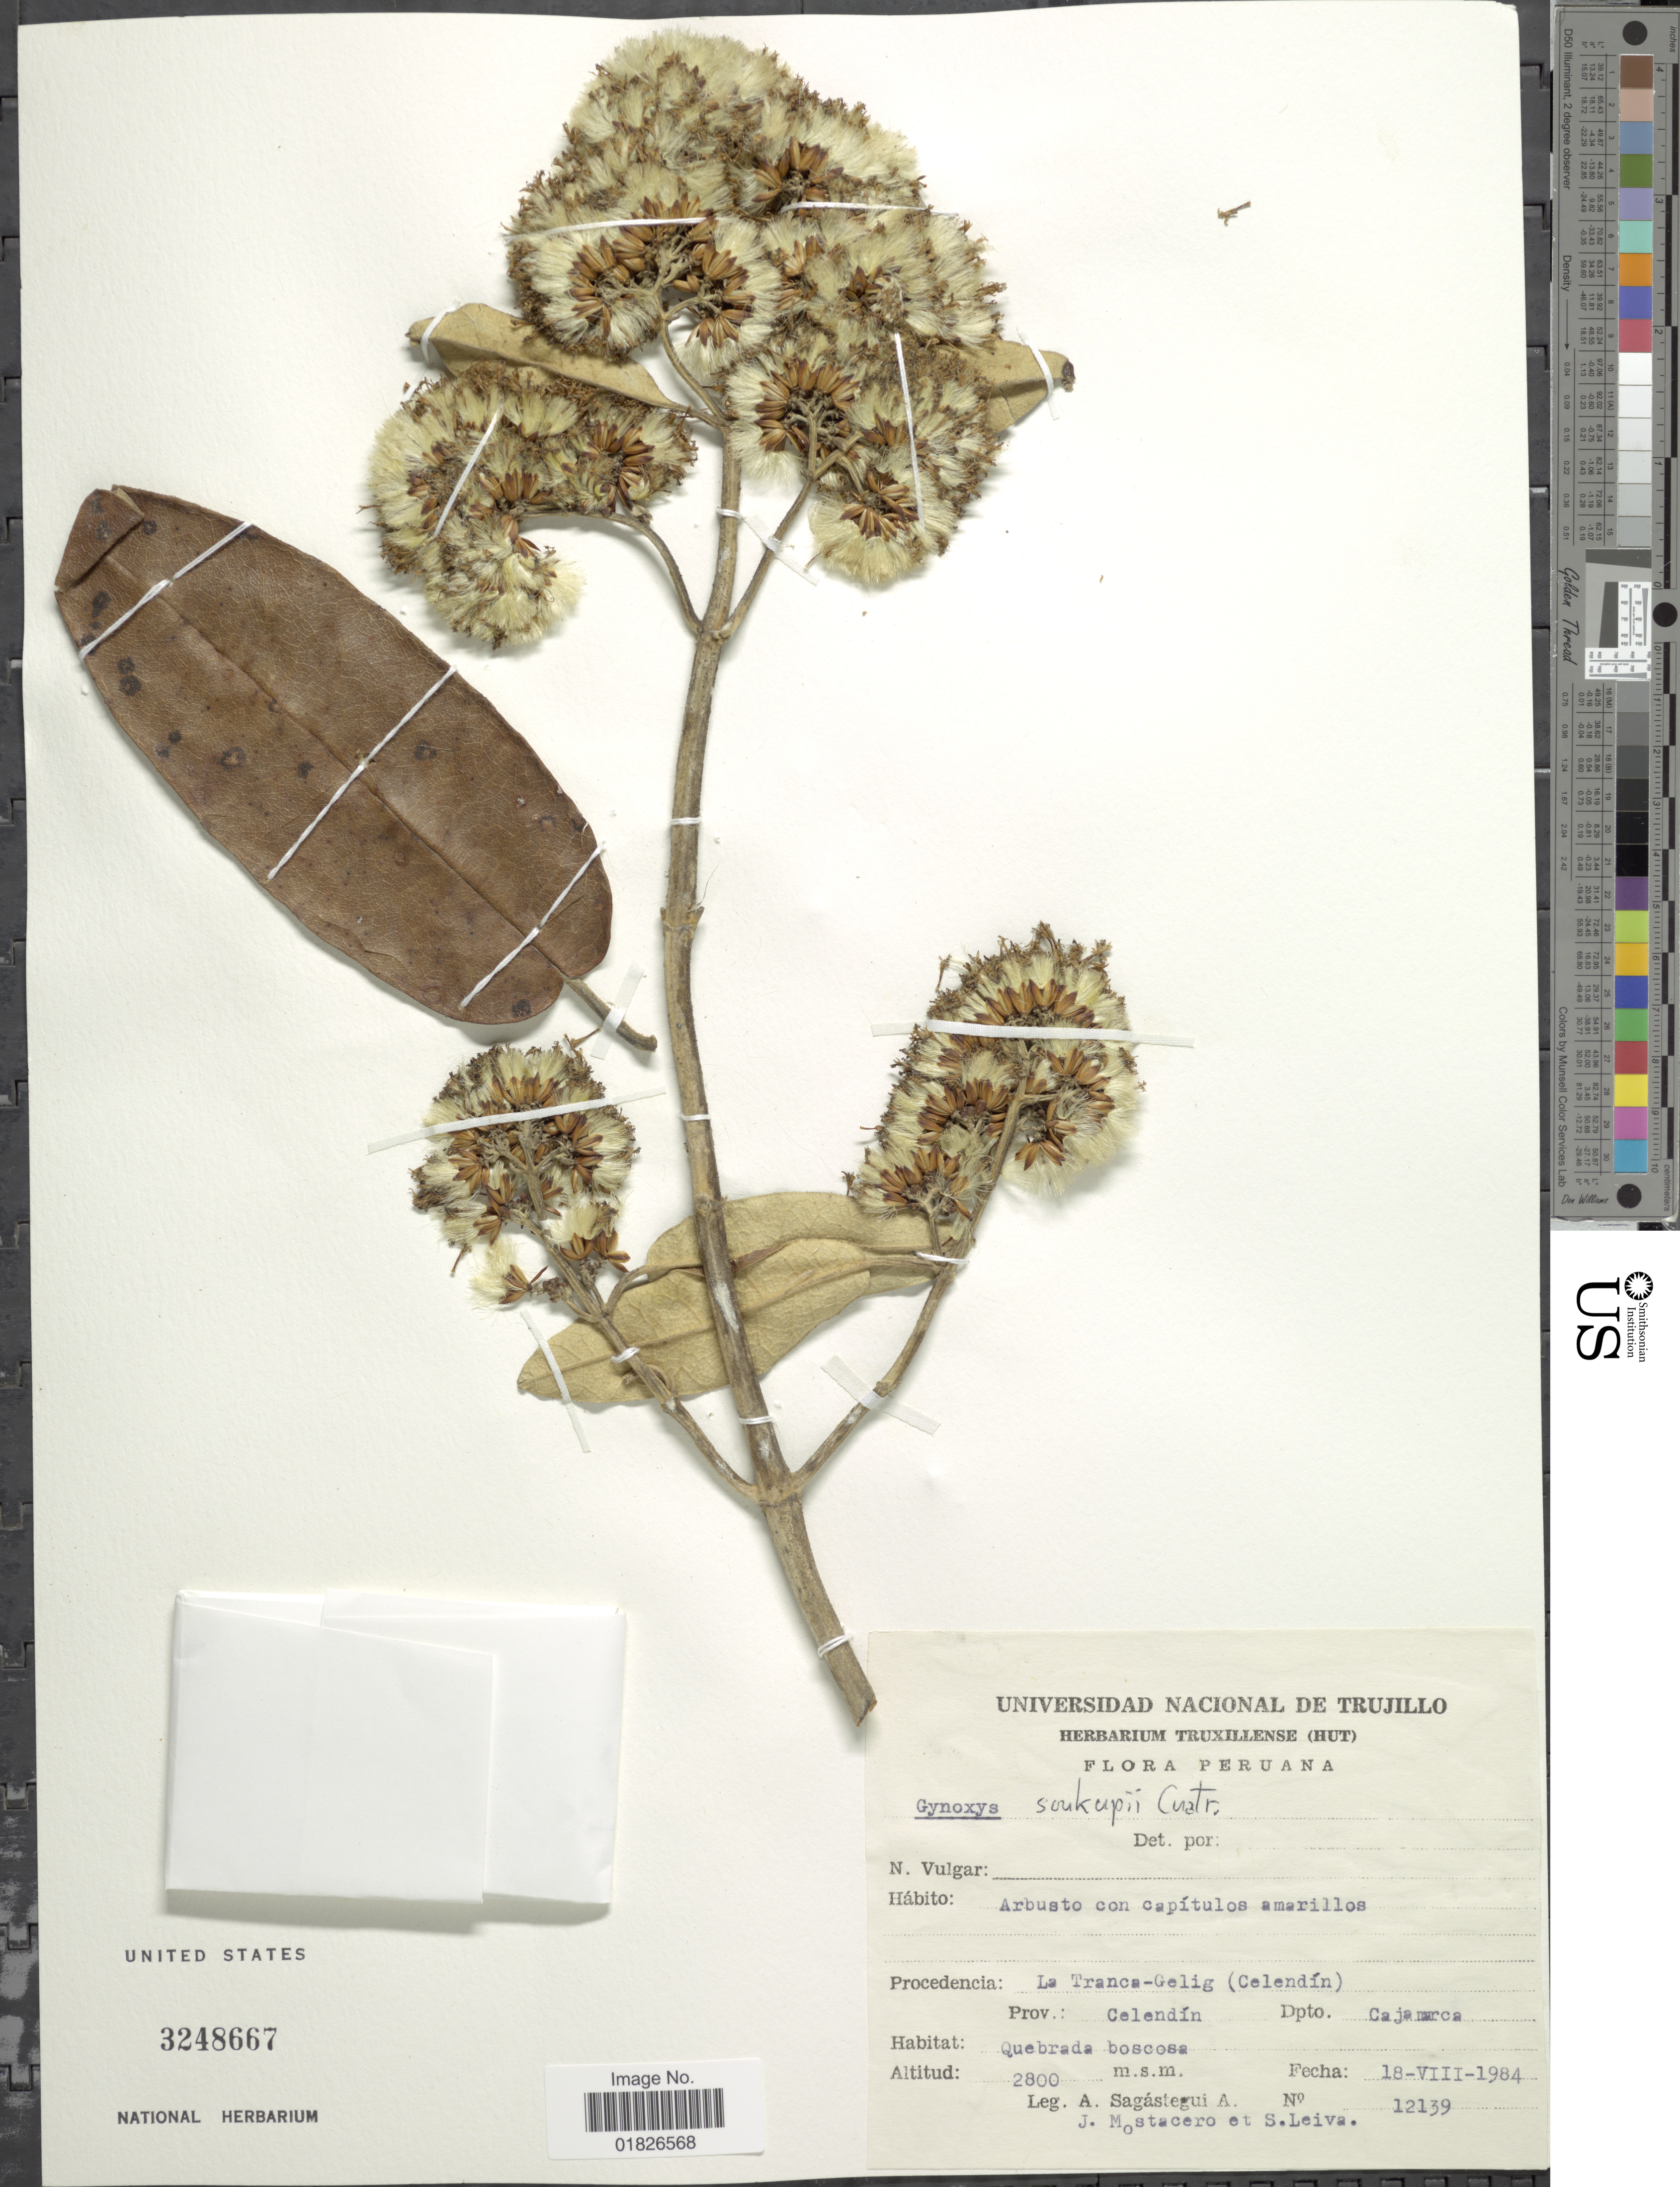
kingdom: Plantae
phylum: Tracheophyta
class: Magnoliopsida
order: Asterales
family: Asteraceae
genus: Gynoxys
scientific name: Gynoxys soukupii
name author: Cuatrec.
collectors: A. Sagástegui A., J. Mostacero & S. Leiva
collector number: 12139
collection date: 1984-08-18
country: Peru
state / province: Cajamarca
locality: La Tranca-Gelig (Celendin), Prov. Celendin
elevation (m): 2800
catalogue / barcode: US 3248667